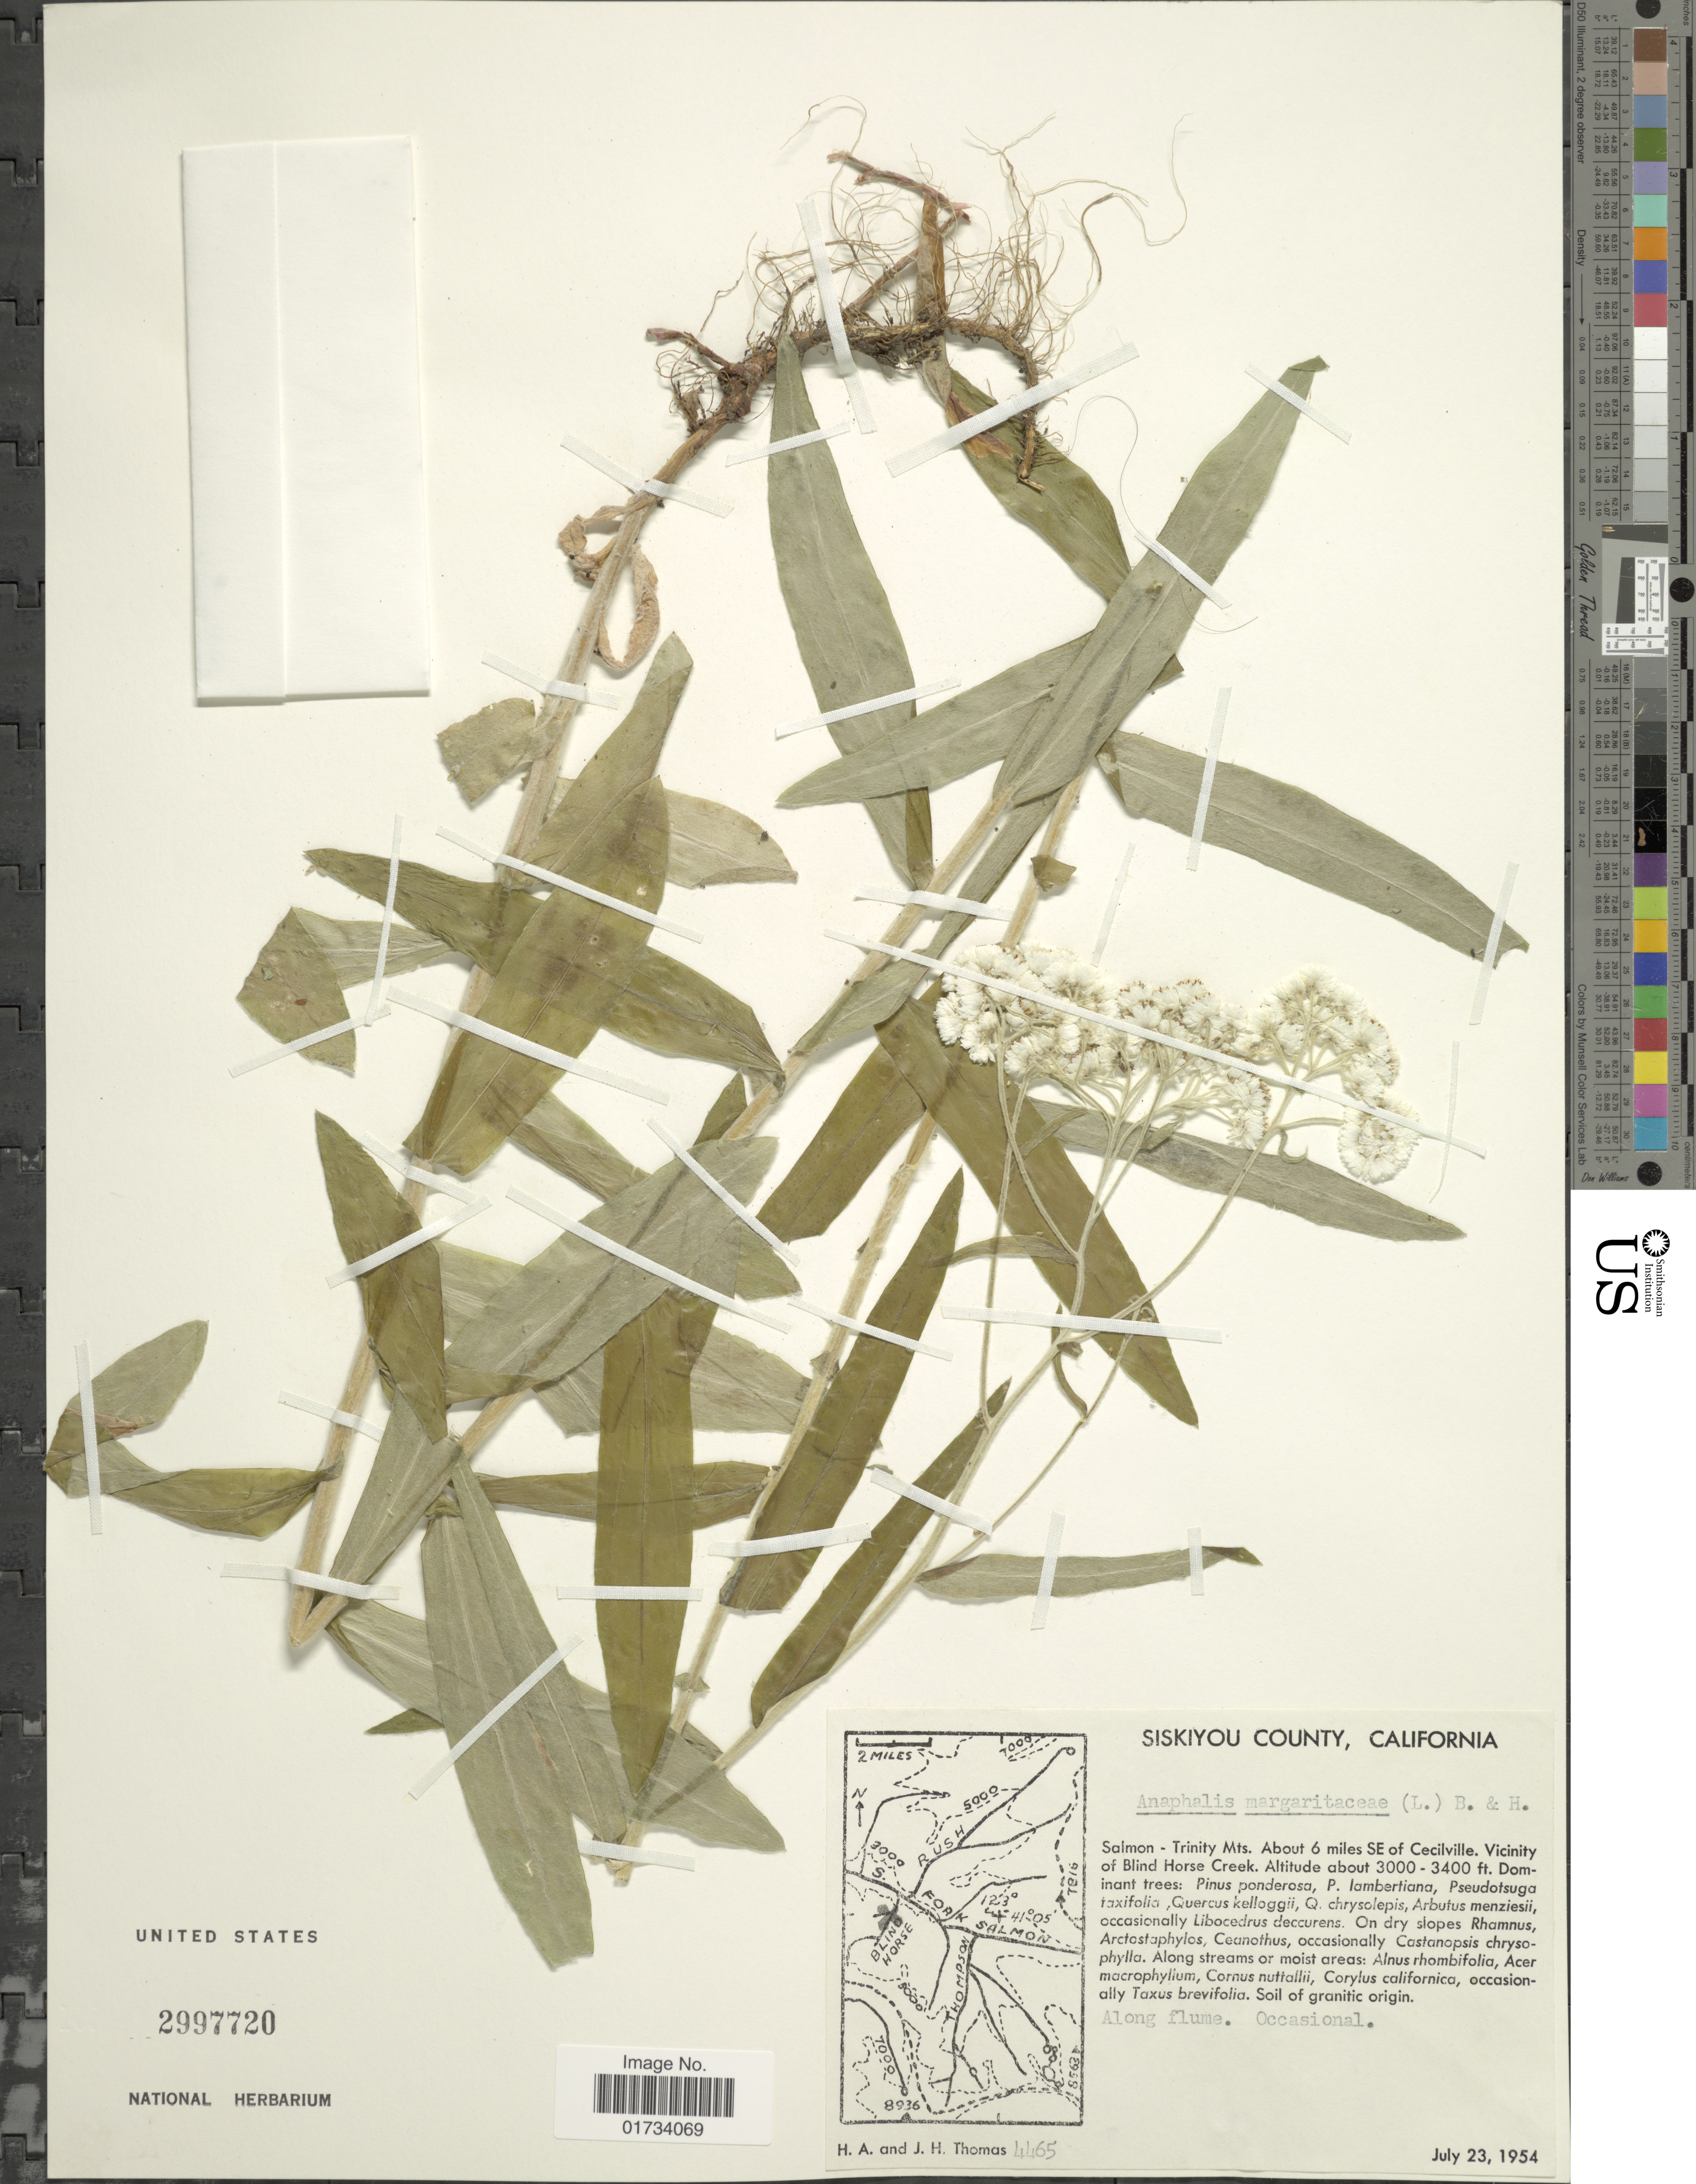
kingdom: Plantae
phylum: Tracheophyta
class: Magnoliopsida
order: Asterales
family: Asteraceae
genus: Anaphalis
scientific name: Anaphalis margaritacea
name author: (L.) Benth. & Hook. f.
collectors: H. Thomas & J. H. Thomas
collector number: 4465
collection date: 1954-07-23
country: United States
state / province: California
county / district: Siskiyou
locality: Siskiyou County, Salmon, Trinity Mts. about 6 miles SE of Cecilville, vicinity of Blind Horse Creek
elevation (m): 914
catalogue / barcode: US 2997720